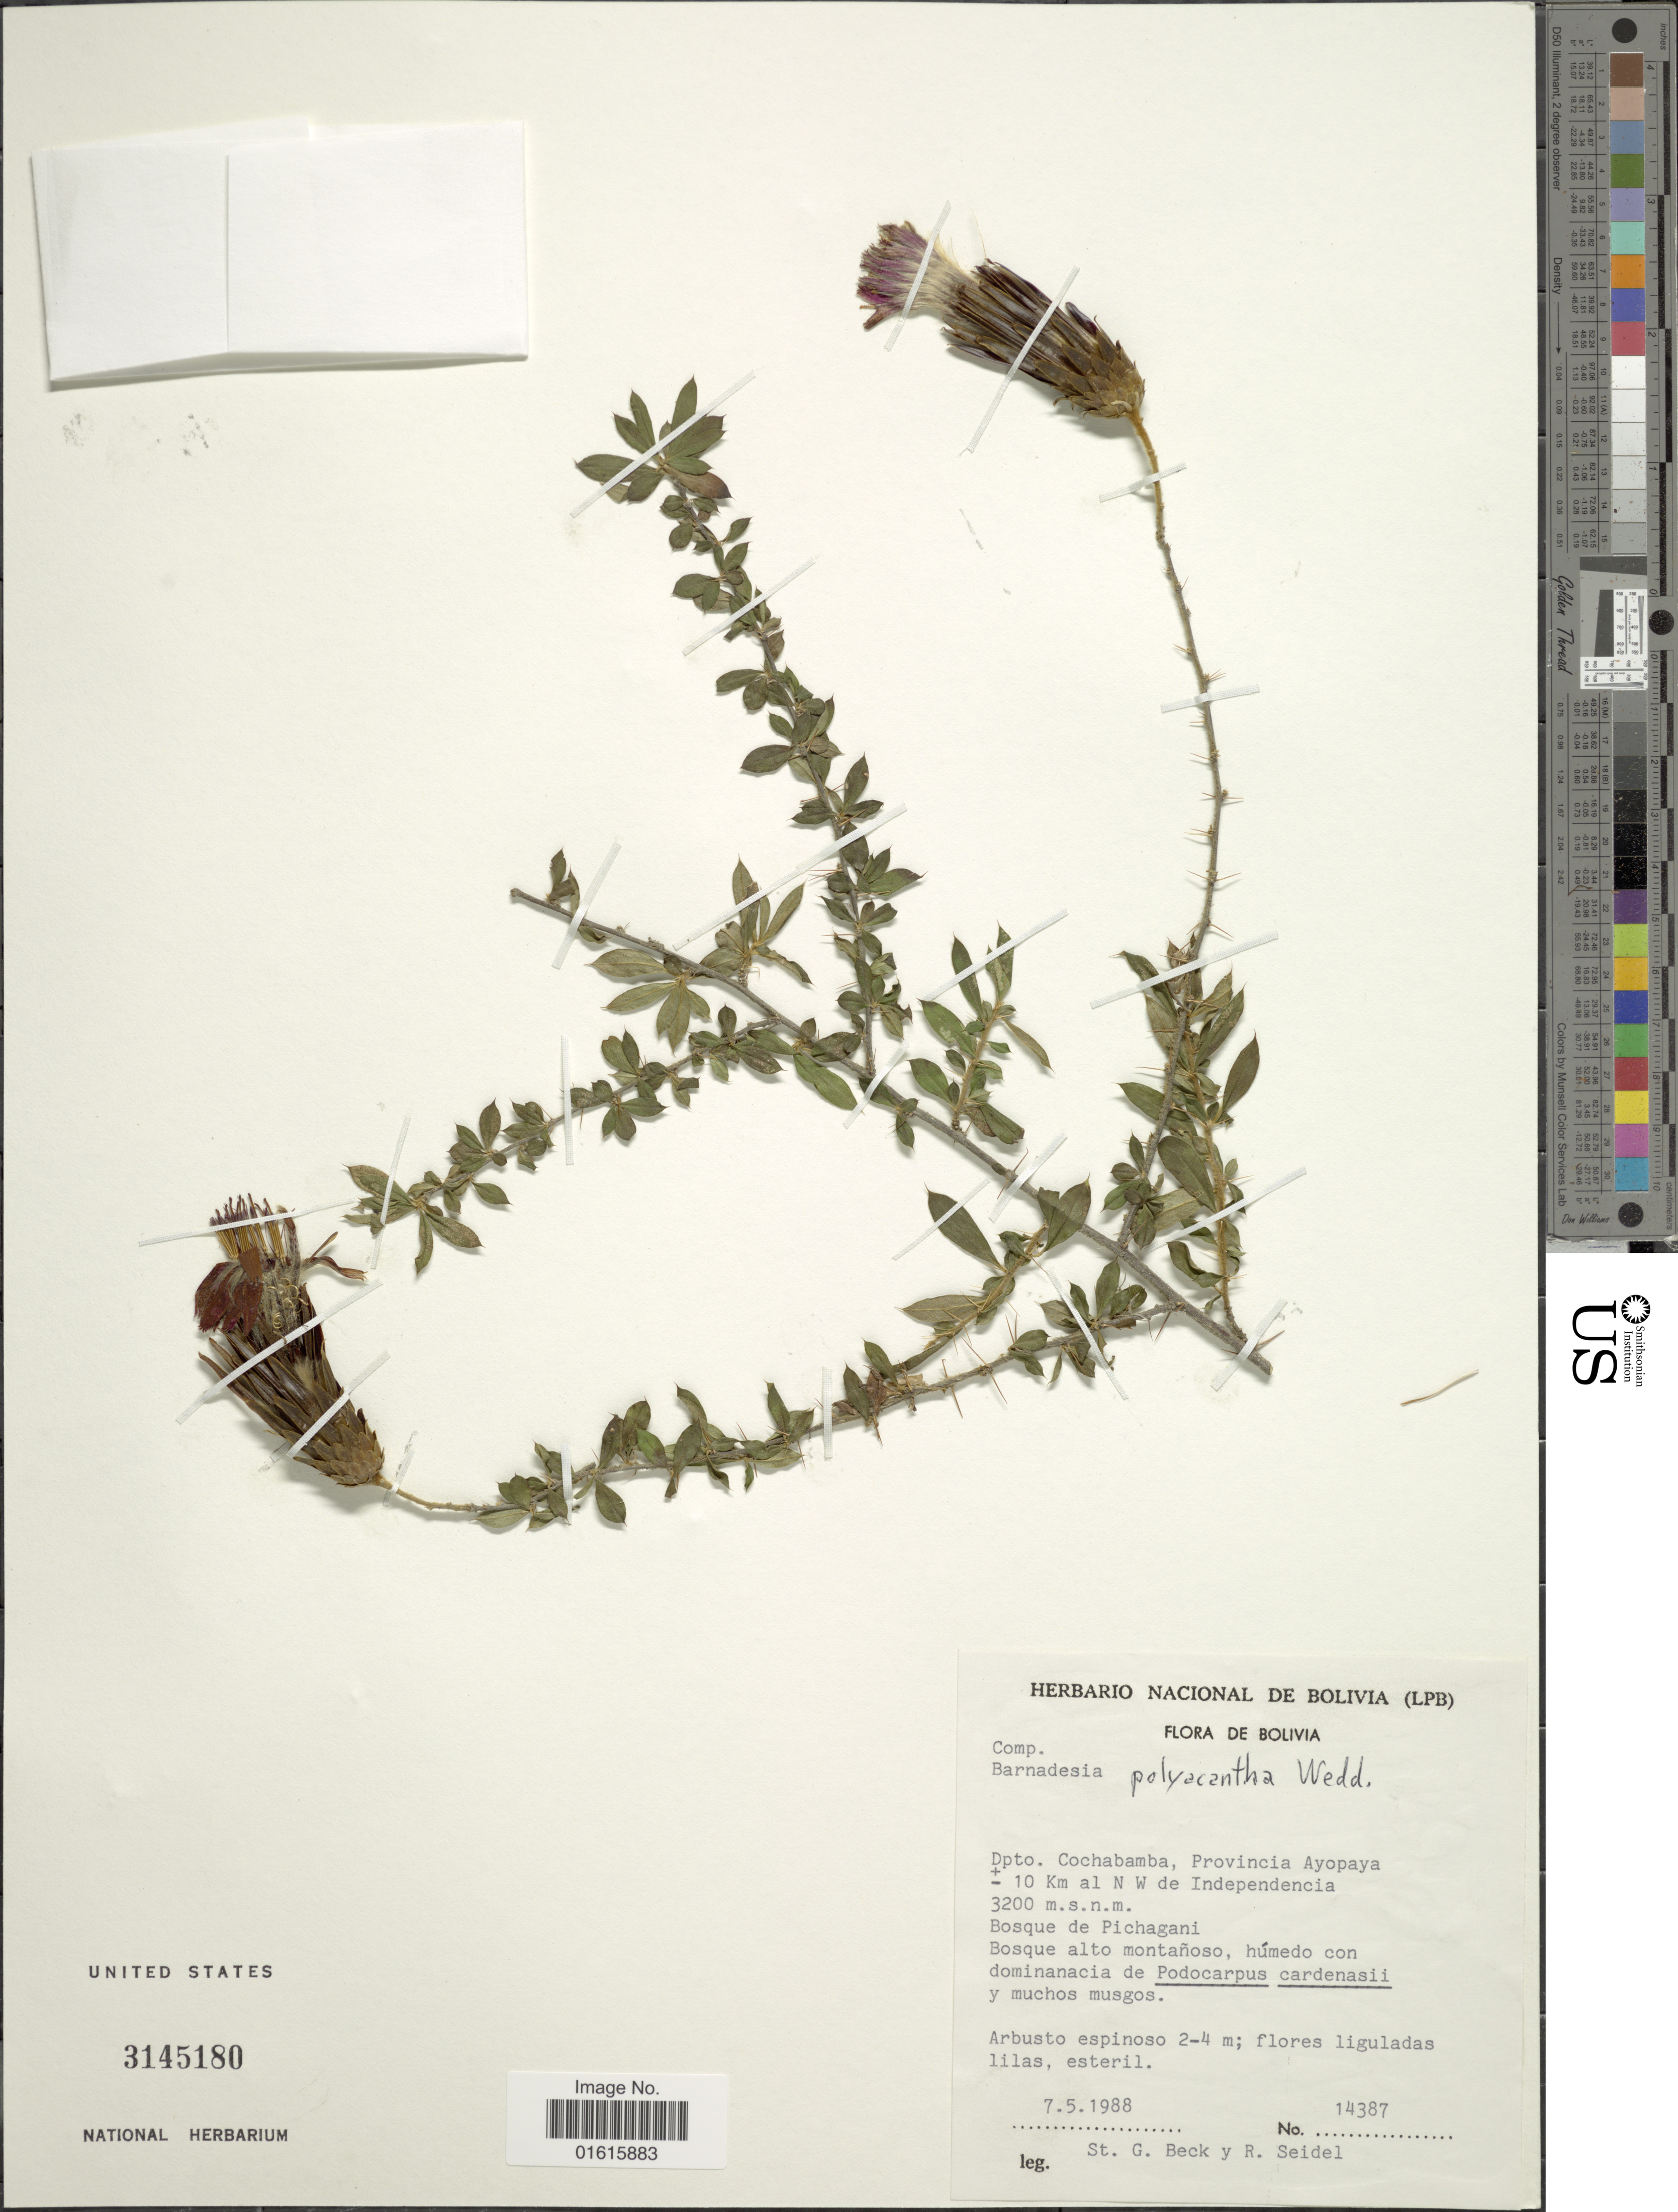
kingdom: Plantae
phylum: Tracheophyta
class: Magnoliopsida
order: Asterales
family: Asteraceae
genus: Barnadesia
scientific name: Barnadesia polyacantha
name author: Wedd.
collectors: S. G. Beck & R. Seidel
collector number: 14387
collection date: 1988-05-07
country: Bolivia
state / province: Cochabamba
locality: Provincia Ayopaya ± 10 km al N W de Independencia, Bosque de Pichagani. Bosque alto montanoso, humedo con dominanacia de Podocarpus cardenasii y muchos musgos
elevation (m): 3200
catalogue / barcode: US 3145180